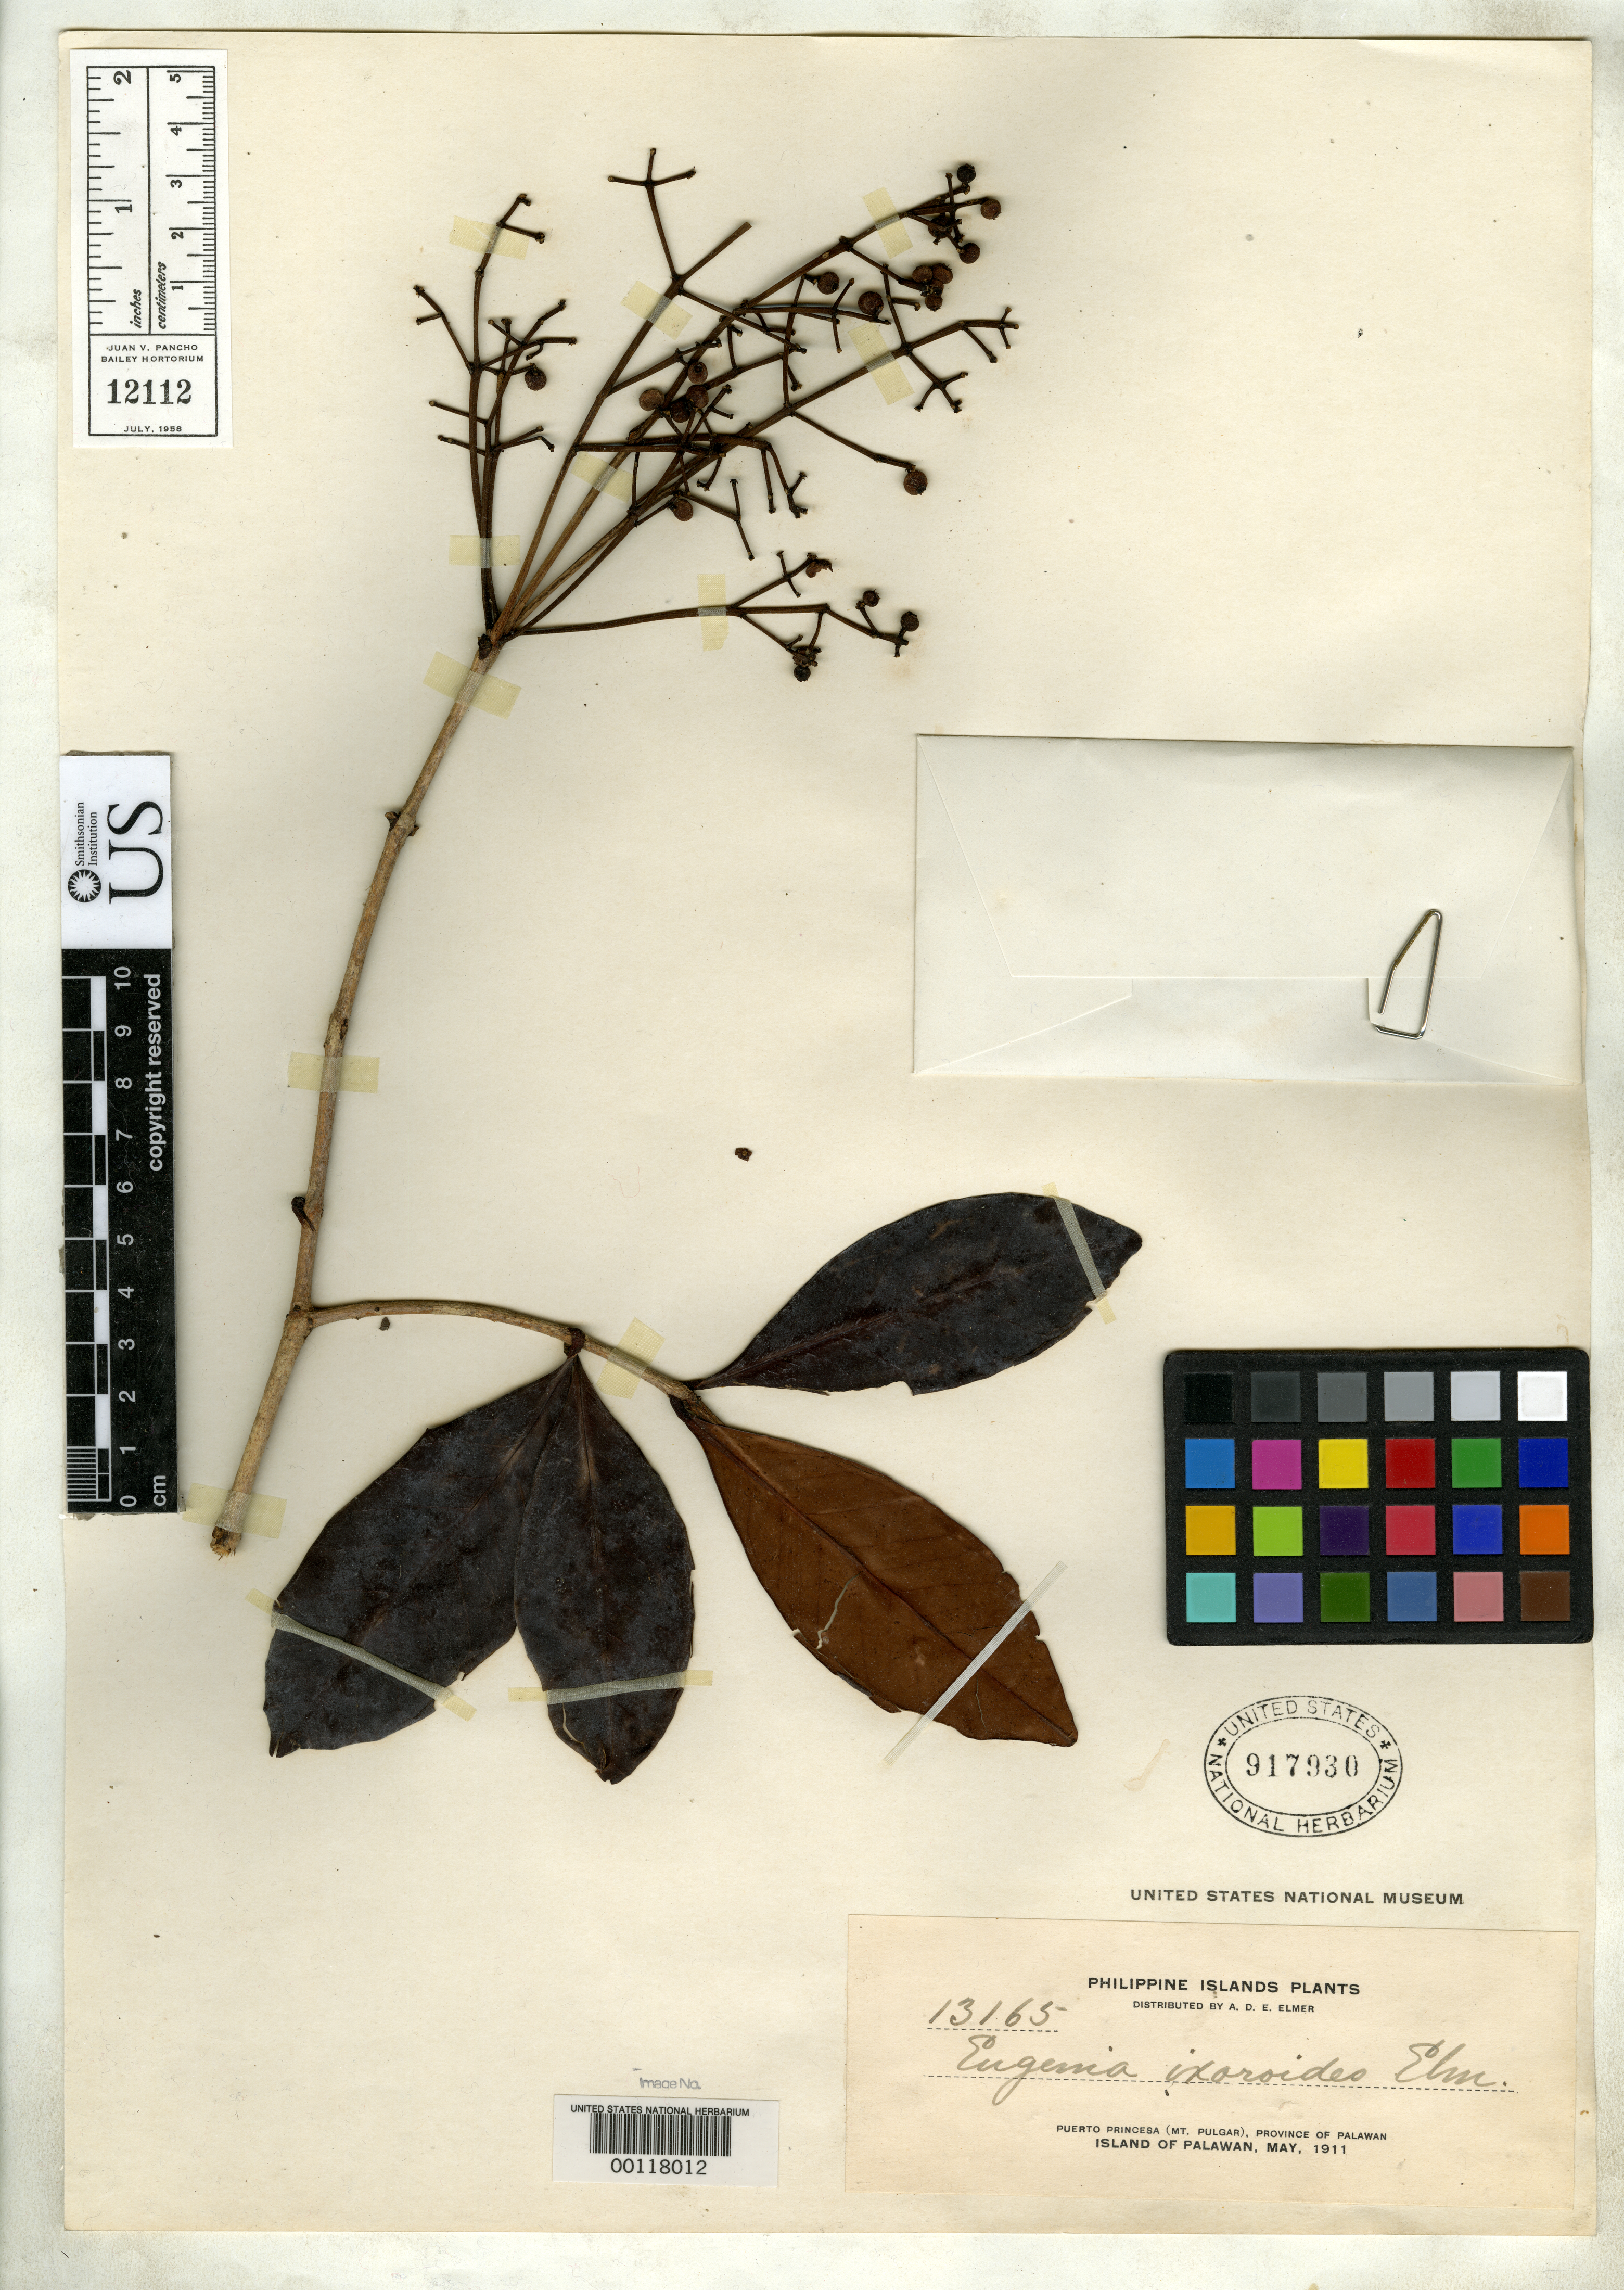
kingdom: Plantae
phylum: Tracheophyta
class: Magnoliopsida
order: Myrtales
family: Myrtaceae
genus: Eugenia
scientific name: Eugenia ixoroides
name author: Elmer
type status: Isotype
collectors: A. D. E. Elmer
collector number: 13165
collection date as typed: May 1911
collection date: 1911-05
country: Philippines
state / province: Mimaropa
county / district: Palawan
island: Palawan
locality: Puerto Princesa (Mt. Pulgar), province of Palawan, Island of Palawan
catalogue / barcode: US 917930